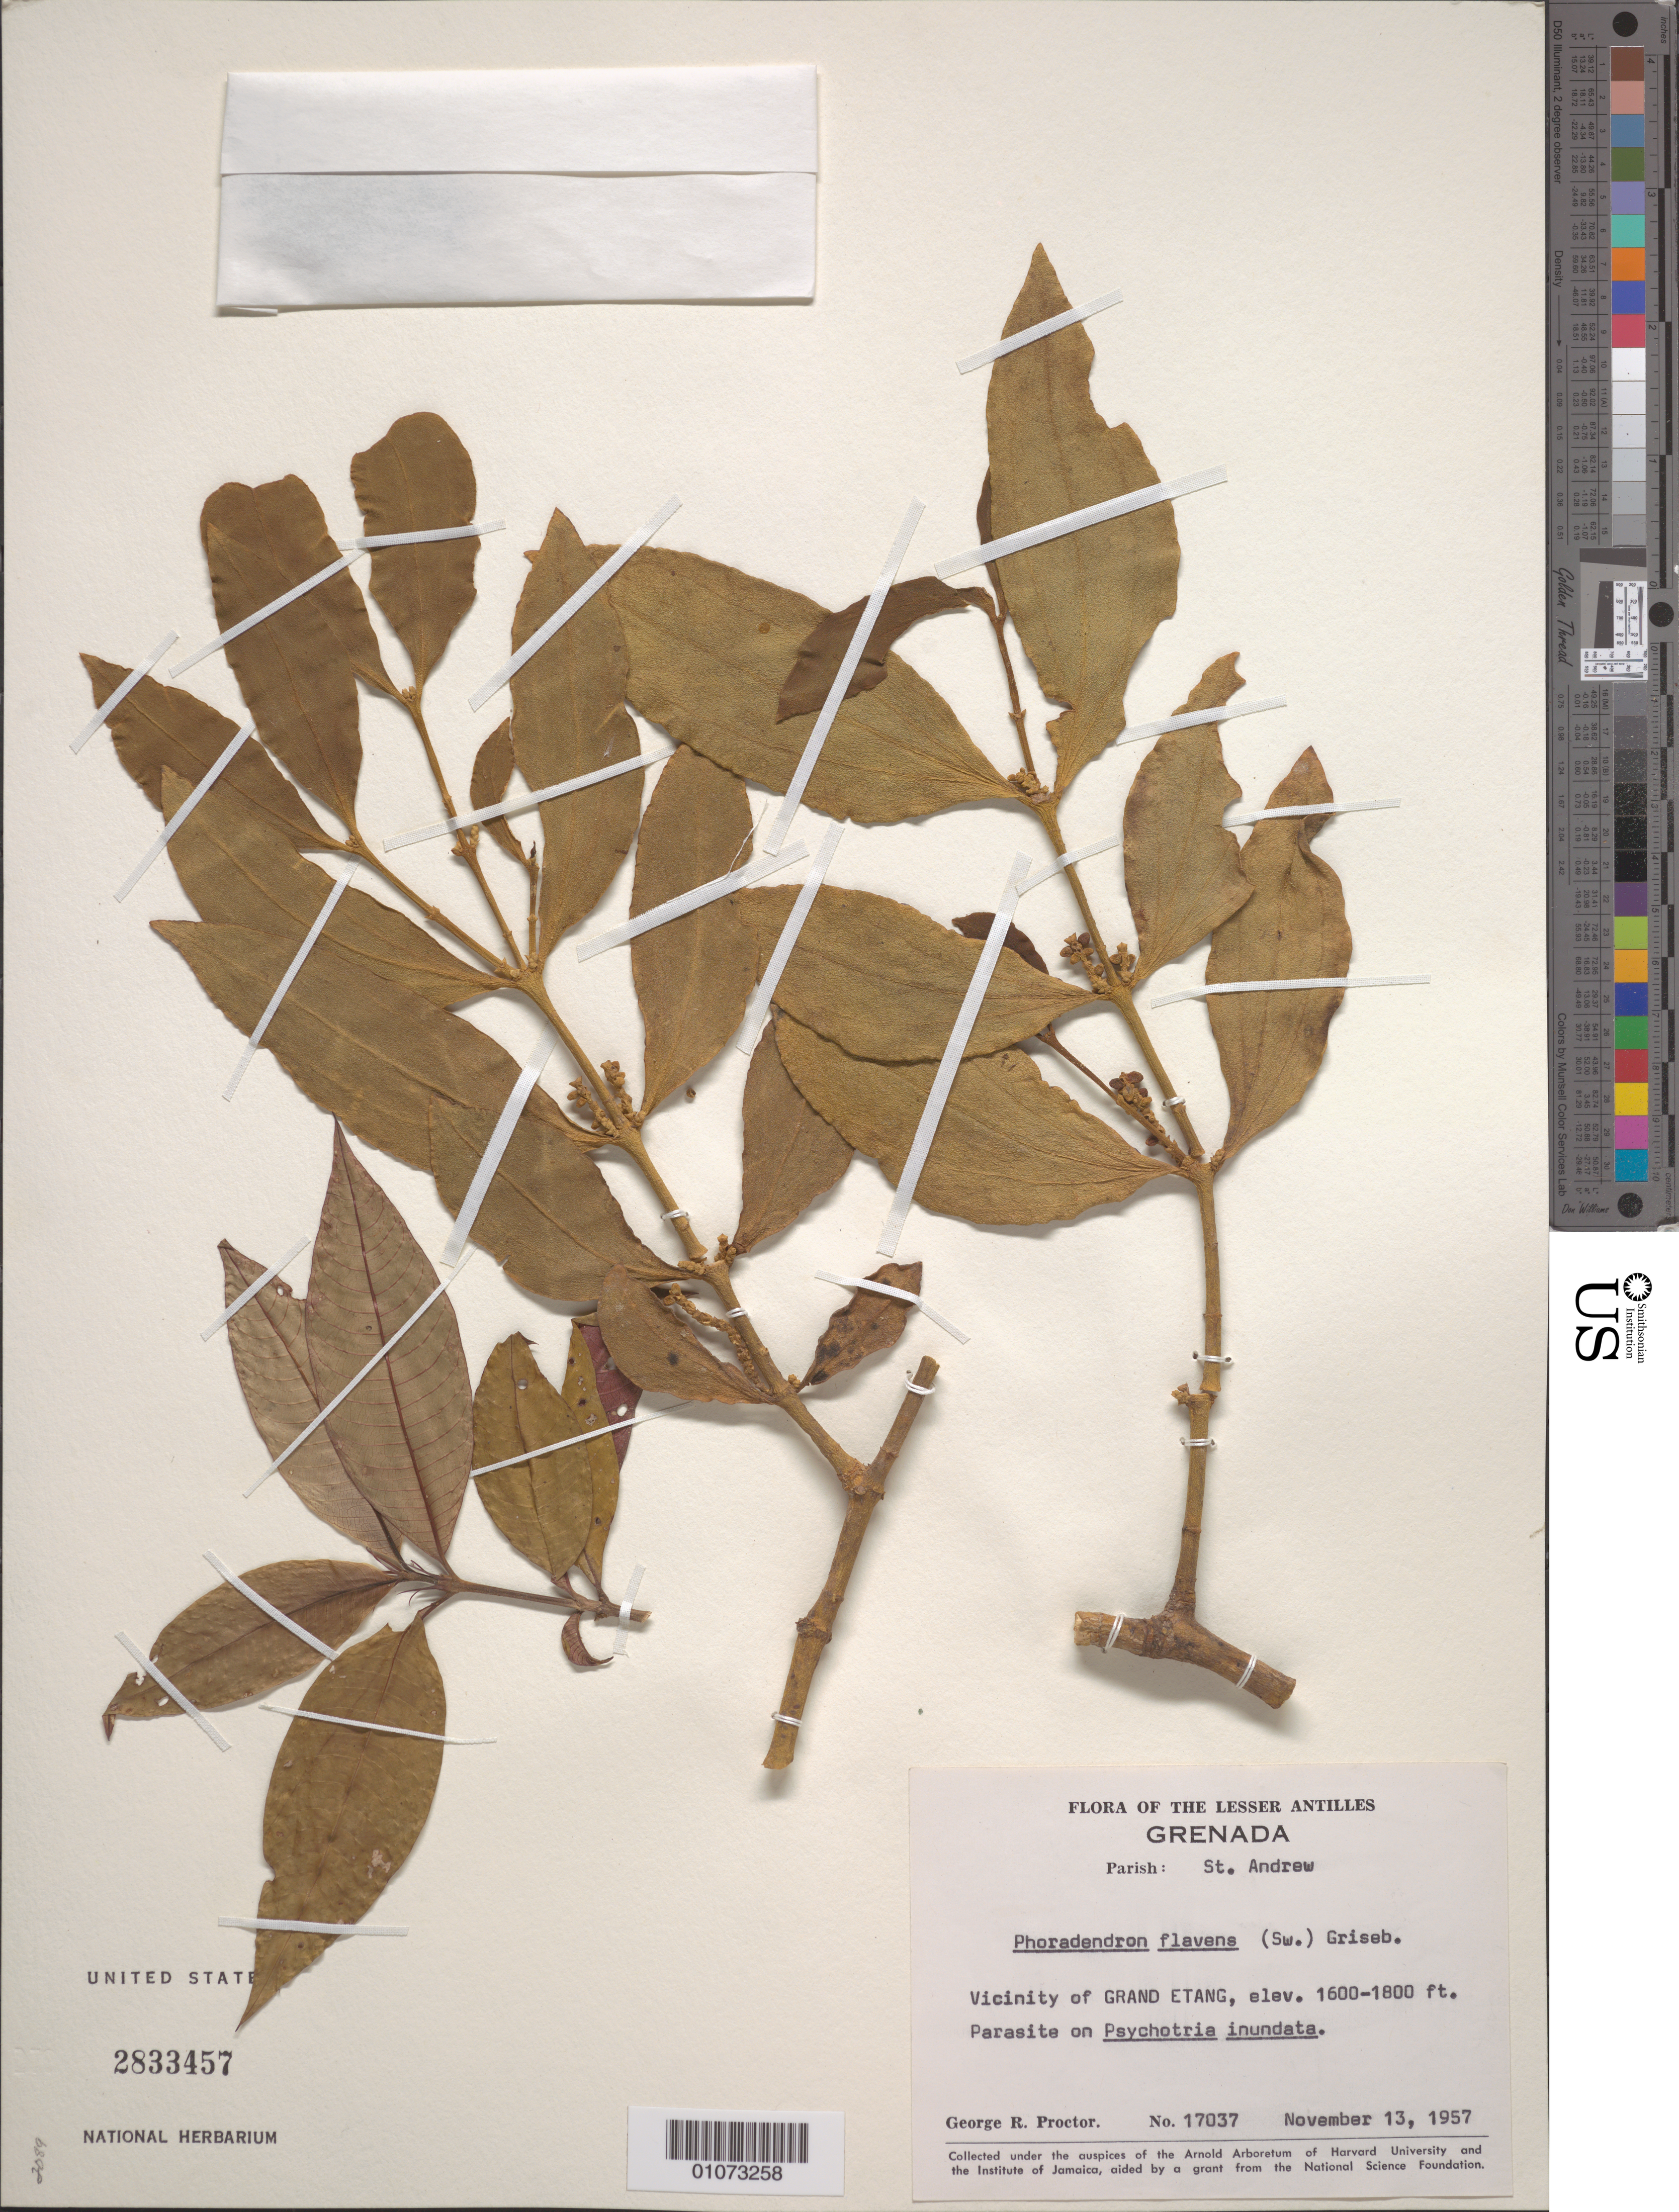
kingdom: Plantae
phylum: Tracheophyta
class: Magnoliopsida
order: Santalales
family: Viscaceae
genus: Phoradendron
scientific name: Phoradendron flavens var. australe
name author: Trel.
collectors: G. R. Proctor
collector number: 17037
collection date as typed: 13 Nov 1957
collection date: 1957-11-13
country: Grenada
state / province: Saint Andrew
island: Grenada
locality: Vicinity of Grand Etang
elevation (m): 488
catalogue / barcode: US 2833457